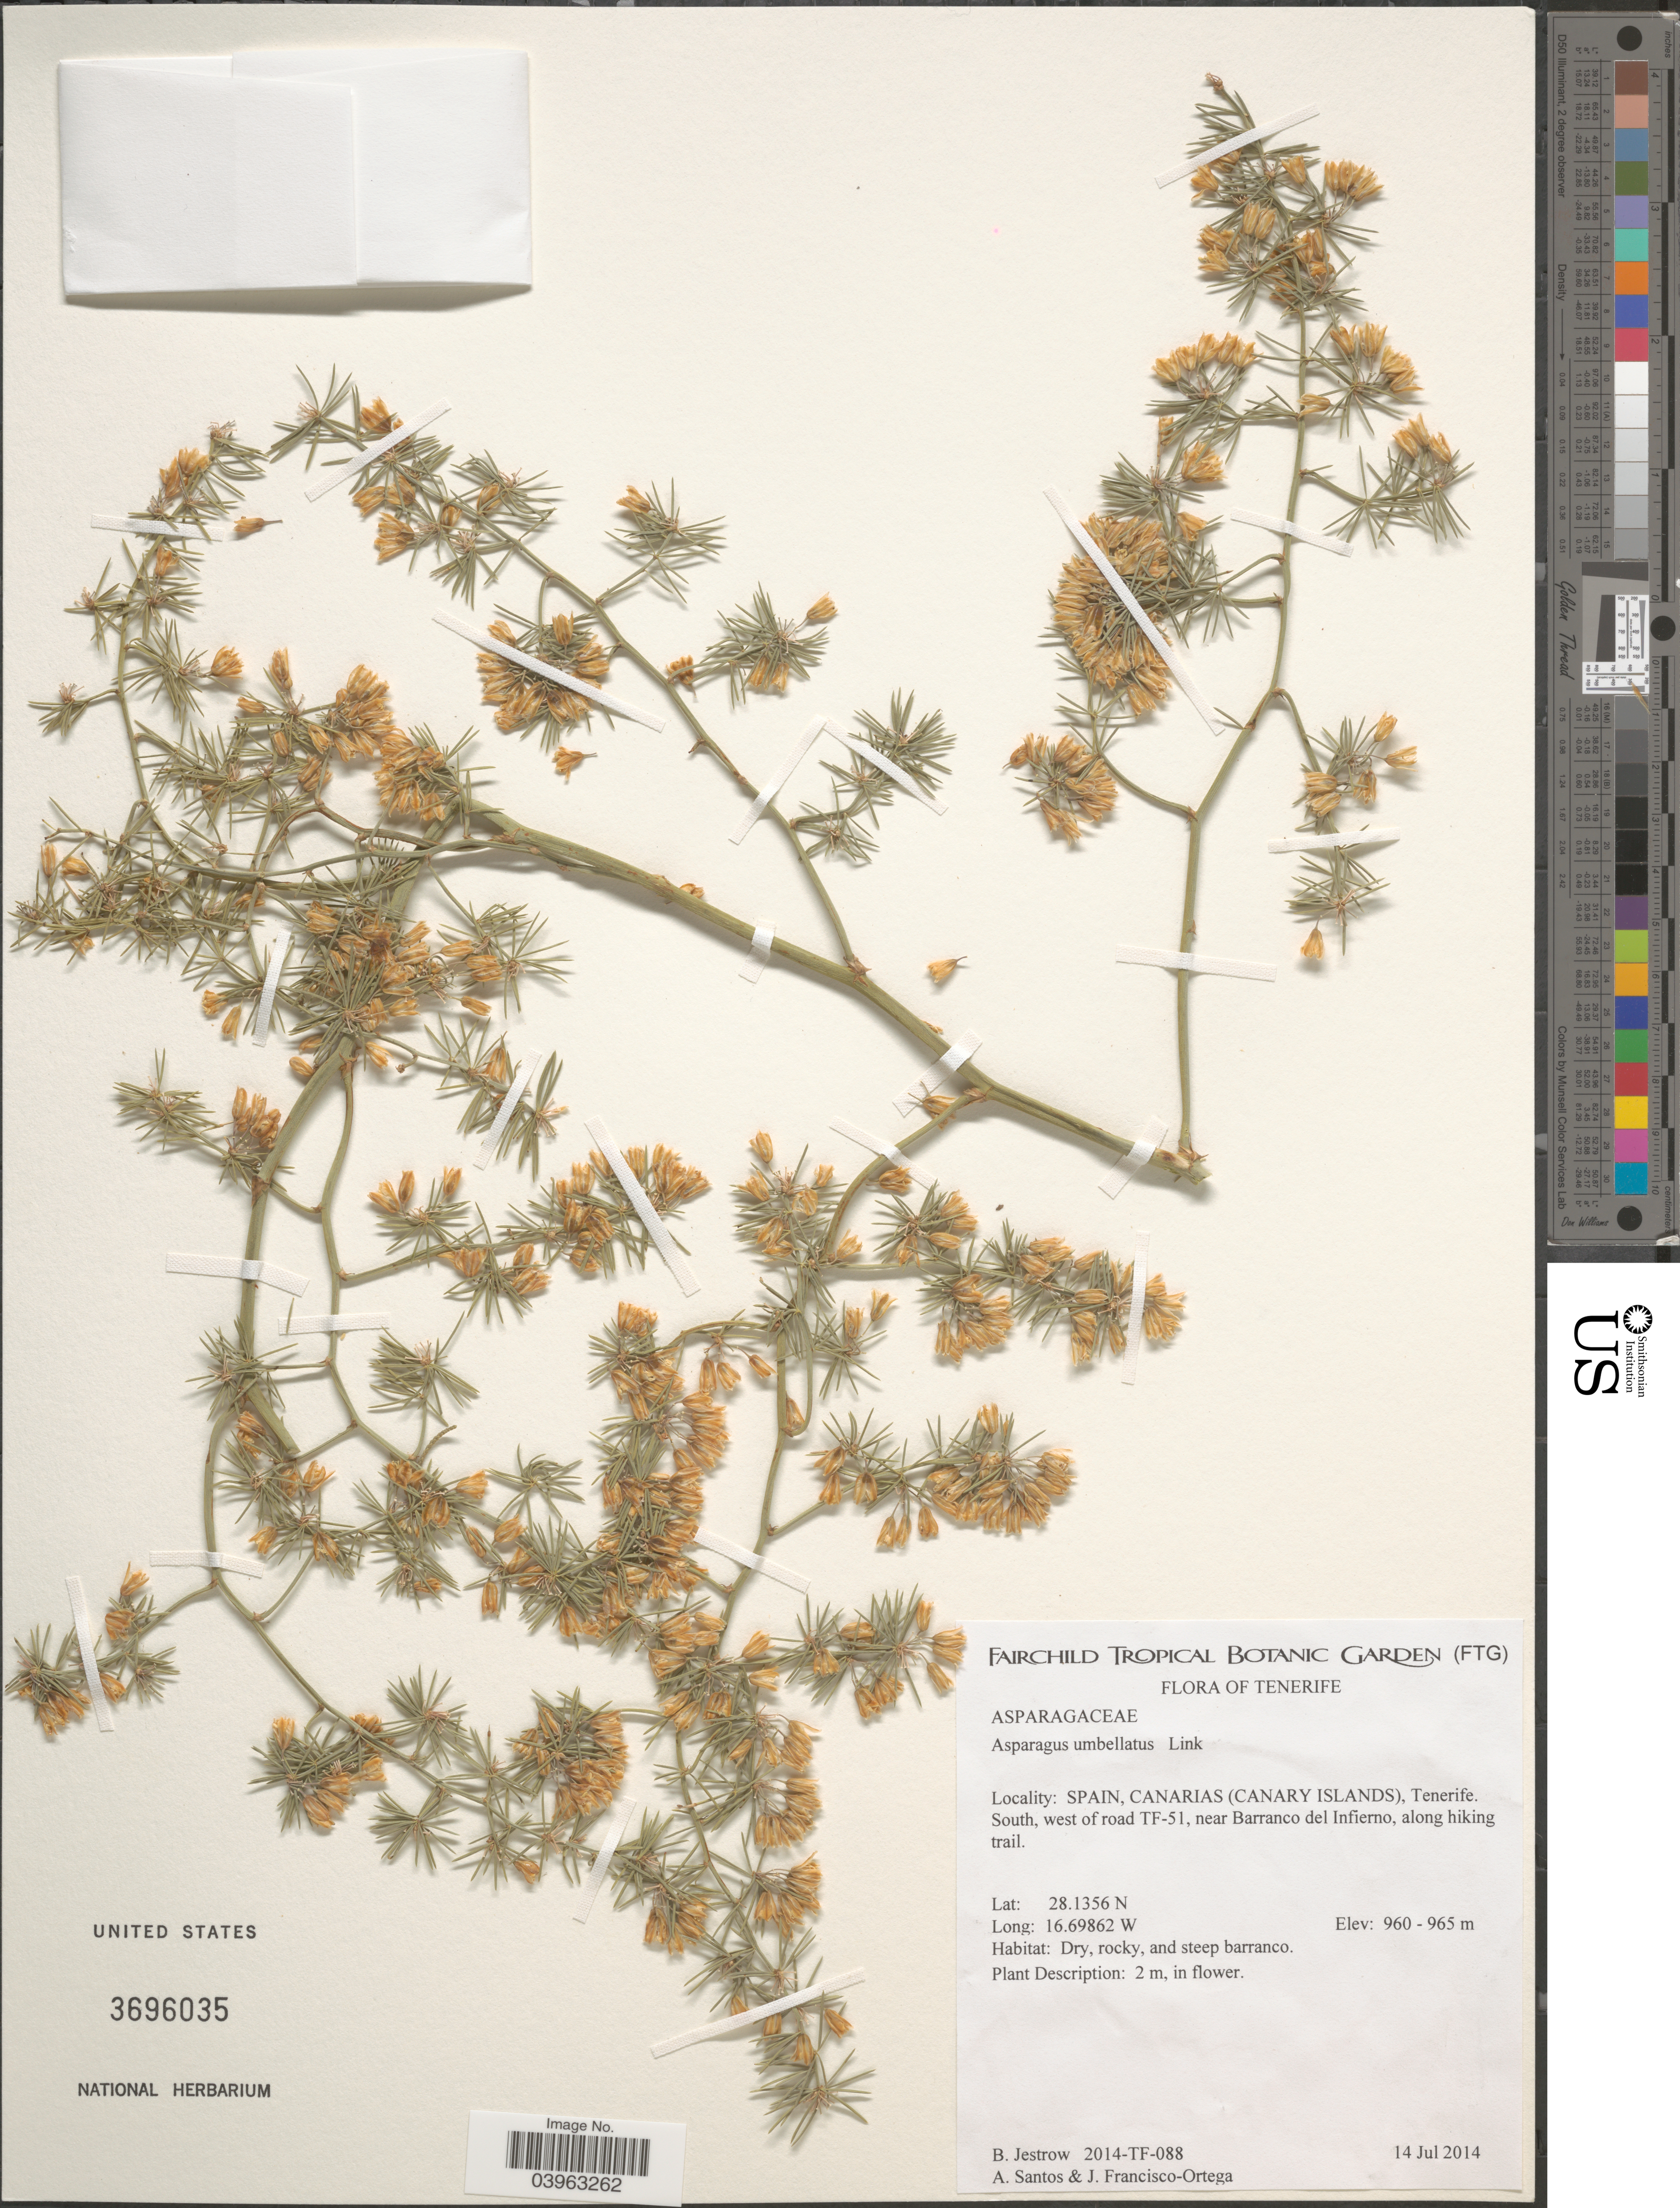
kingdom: Plantae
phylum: Tracheophyta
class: Liliopsida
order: Asparagales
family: Asparagaceae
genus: Asparagus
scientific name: Asparagus umbellatus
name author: Link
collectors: B. Jestrow, A. Santos & J. Fransisco-Ortega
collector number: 2014-TF-088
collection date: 2014-07-14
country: Spain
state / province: Canarias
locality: Tenerife. Canary Islands, Tenerife. South, west of road TF-51, near Barranco del Infierno, along hiking trail.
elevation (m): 960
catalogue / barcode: US 3696035